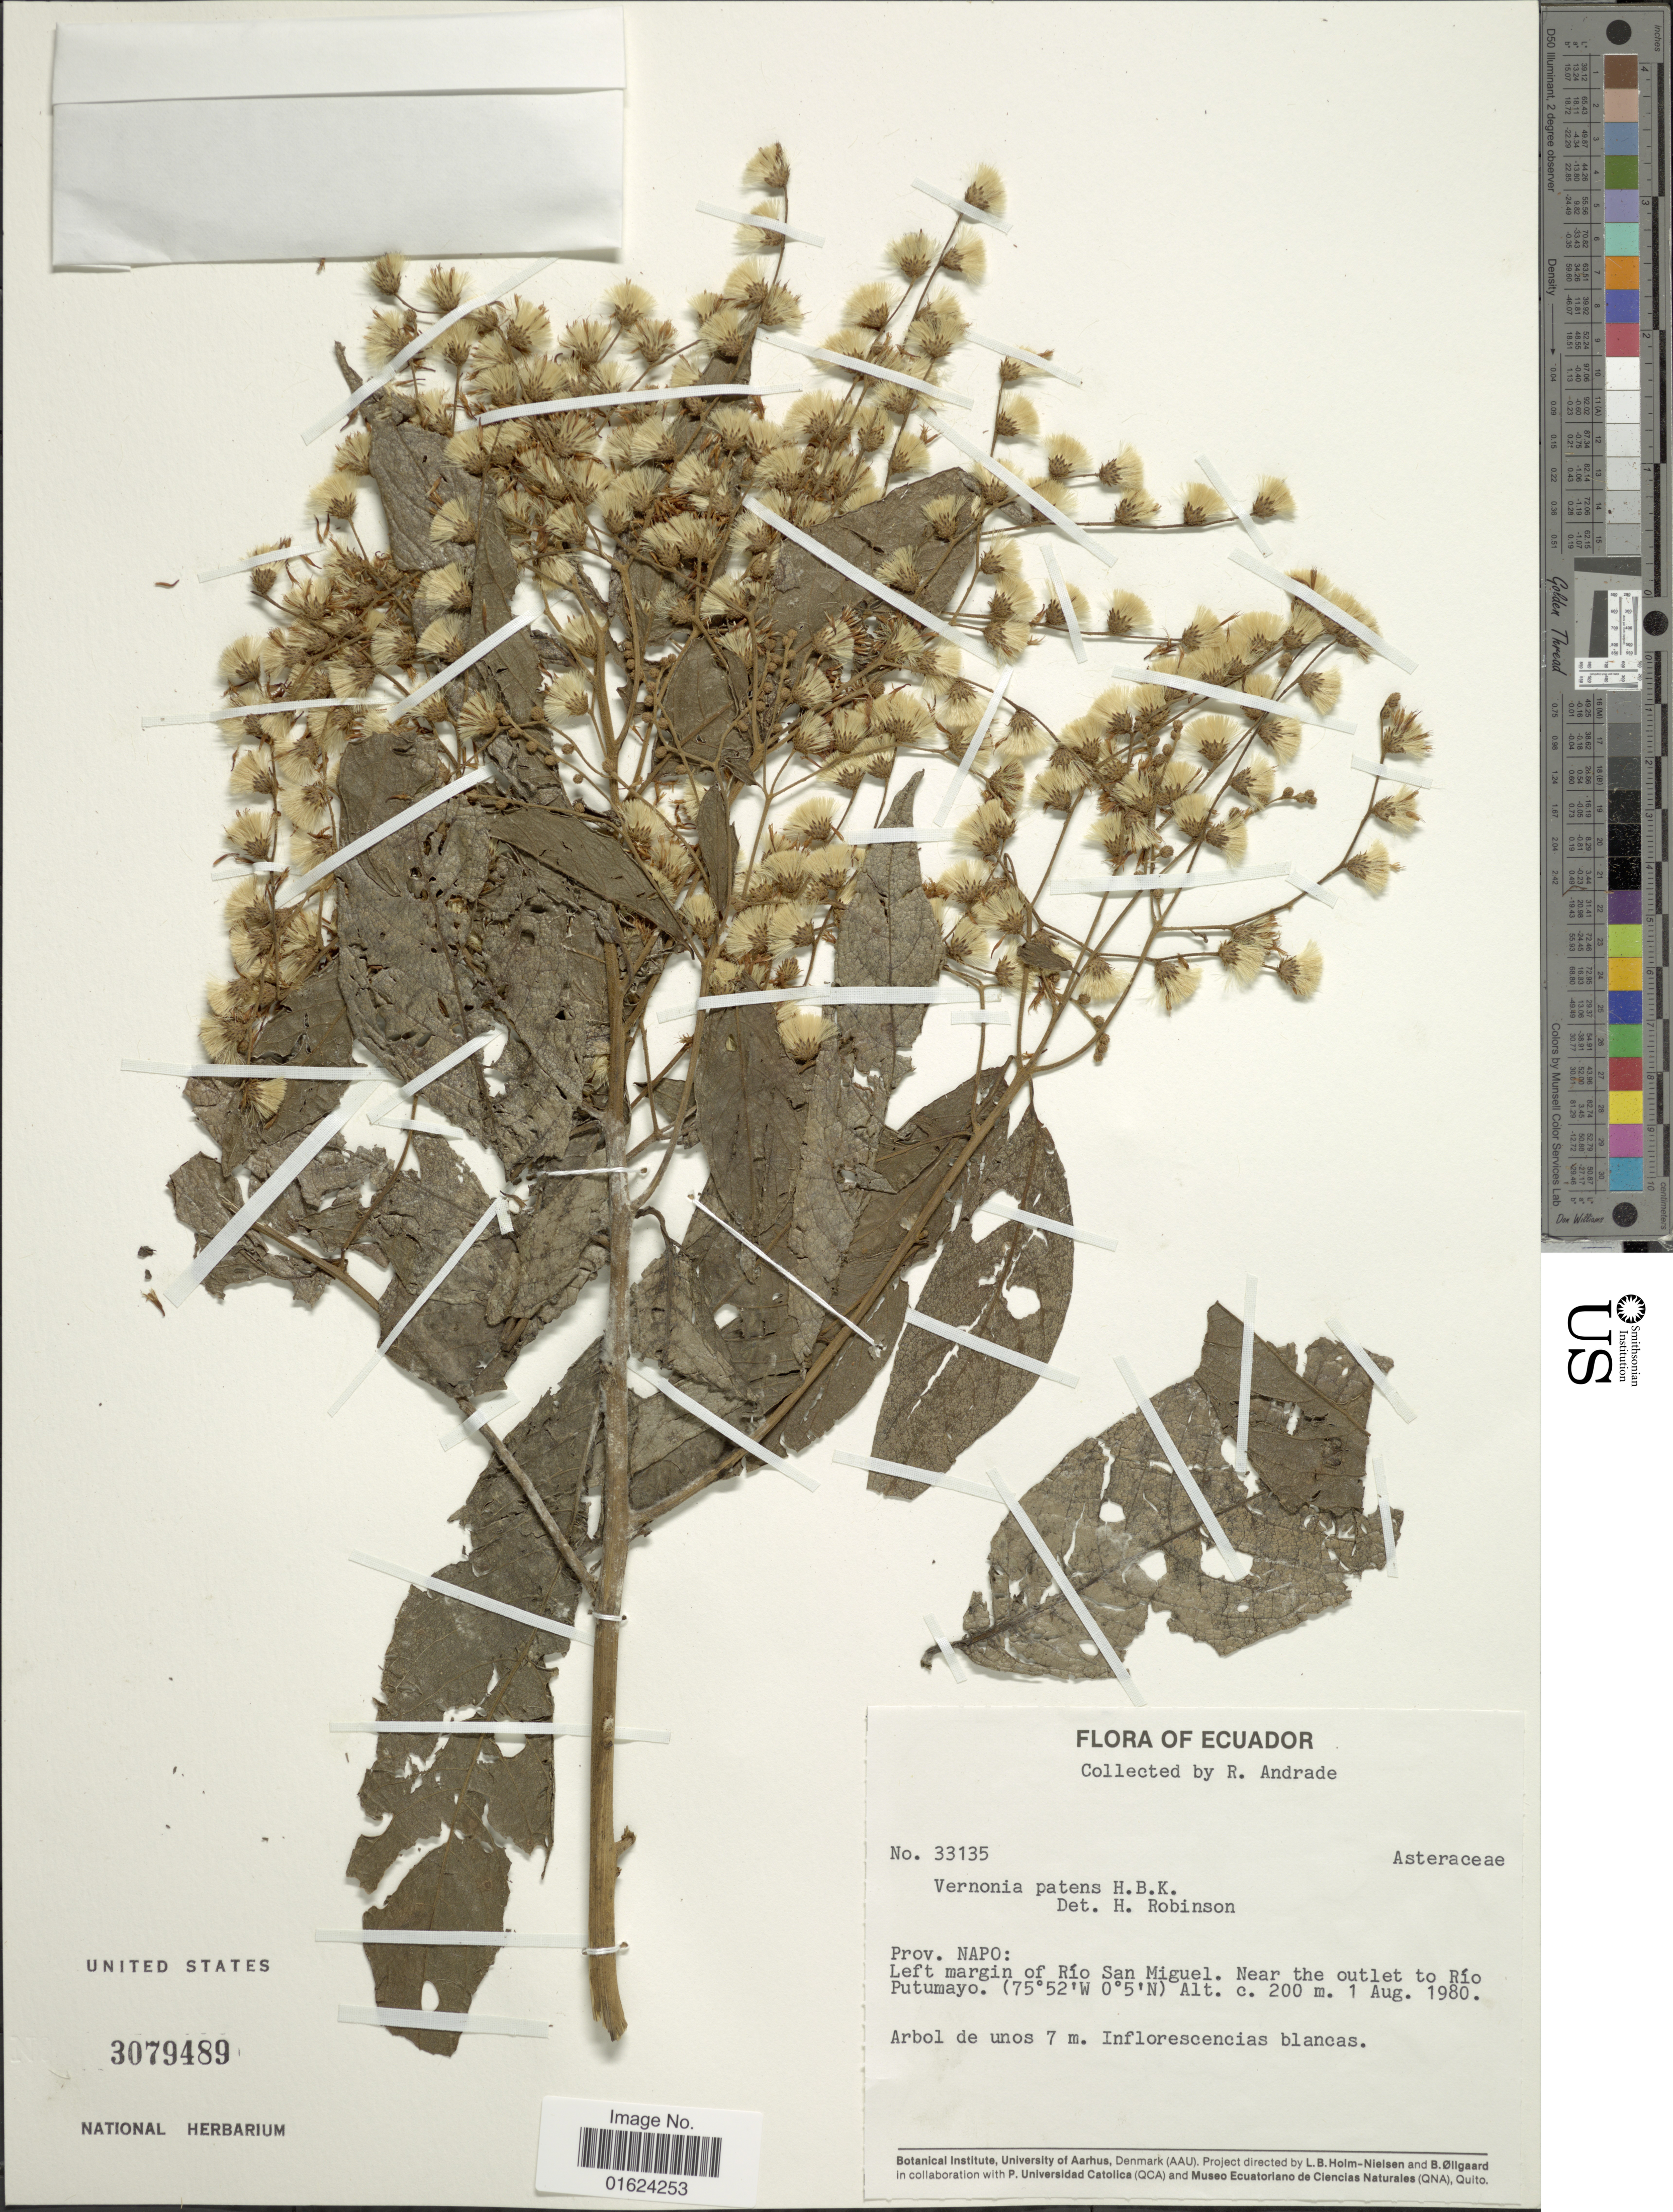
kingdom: Plantae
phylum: Tracheophyta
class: Magnoliopsida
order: Asterales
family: Asteraceae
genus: Vernonanthura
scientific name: Vernonanthura patens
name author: (Kunth) H. Rob.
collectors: R. Andrade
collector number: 33135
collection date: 1980-08-01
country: Ecuador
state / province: Napo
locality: Prov. Napo: Left margin of Rio San Miguel. Near the outlet to Rio Putumayo.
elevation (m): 2000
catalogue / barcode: US 3079489